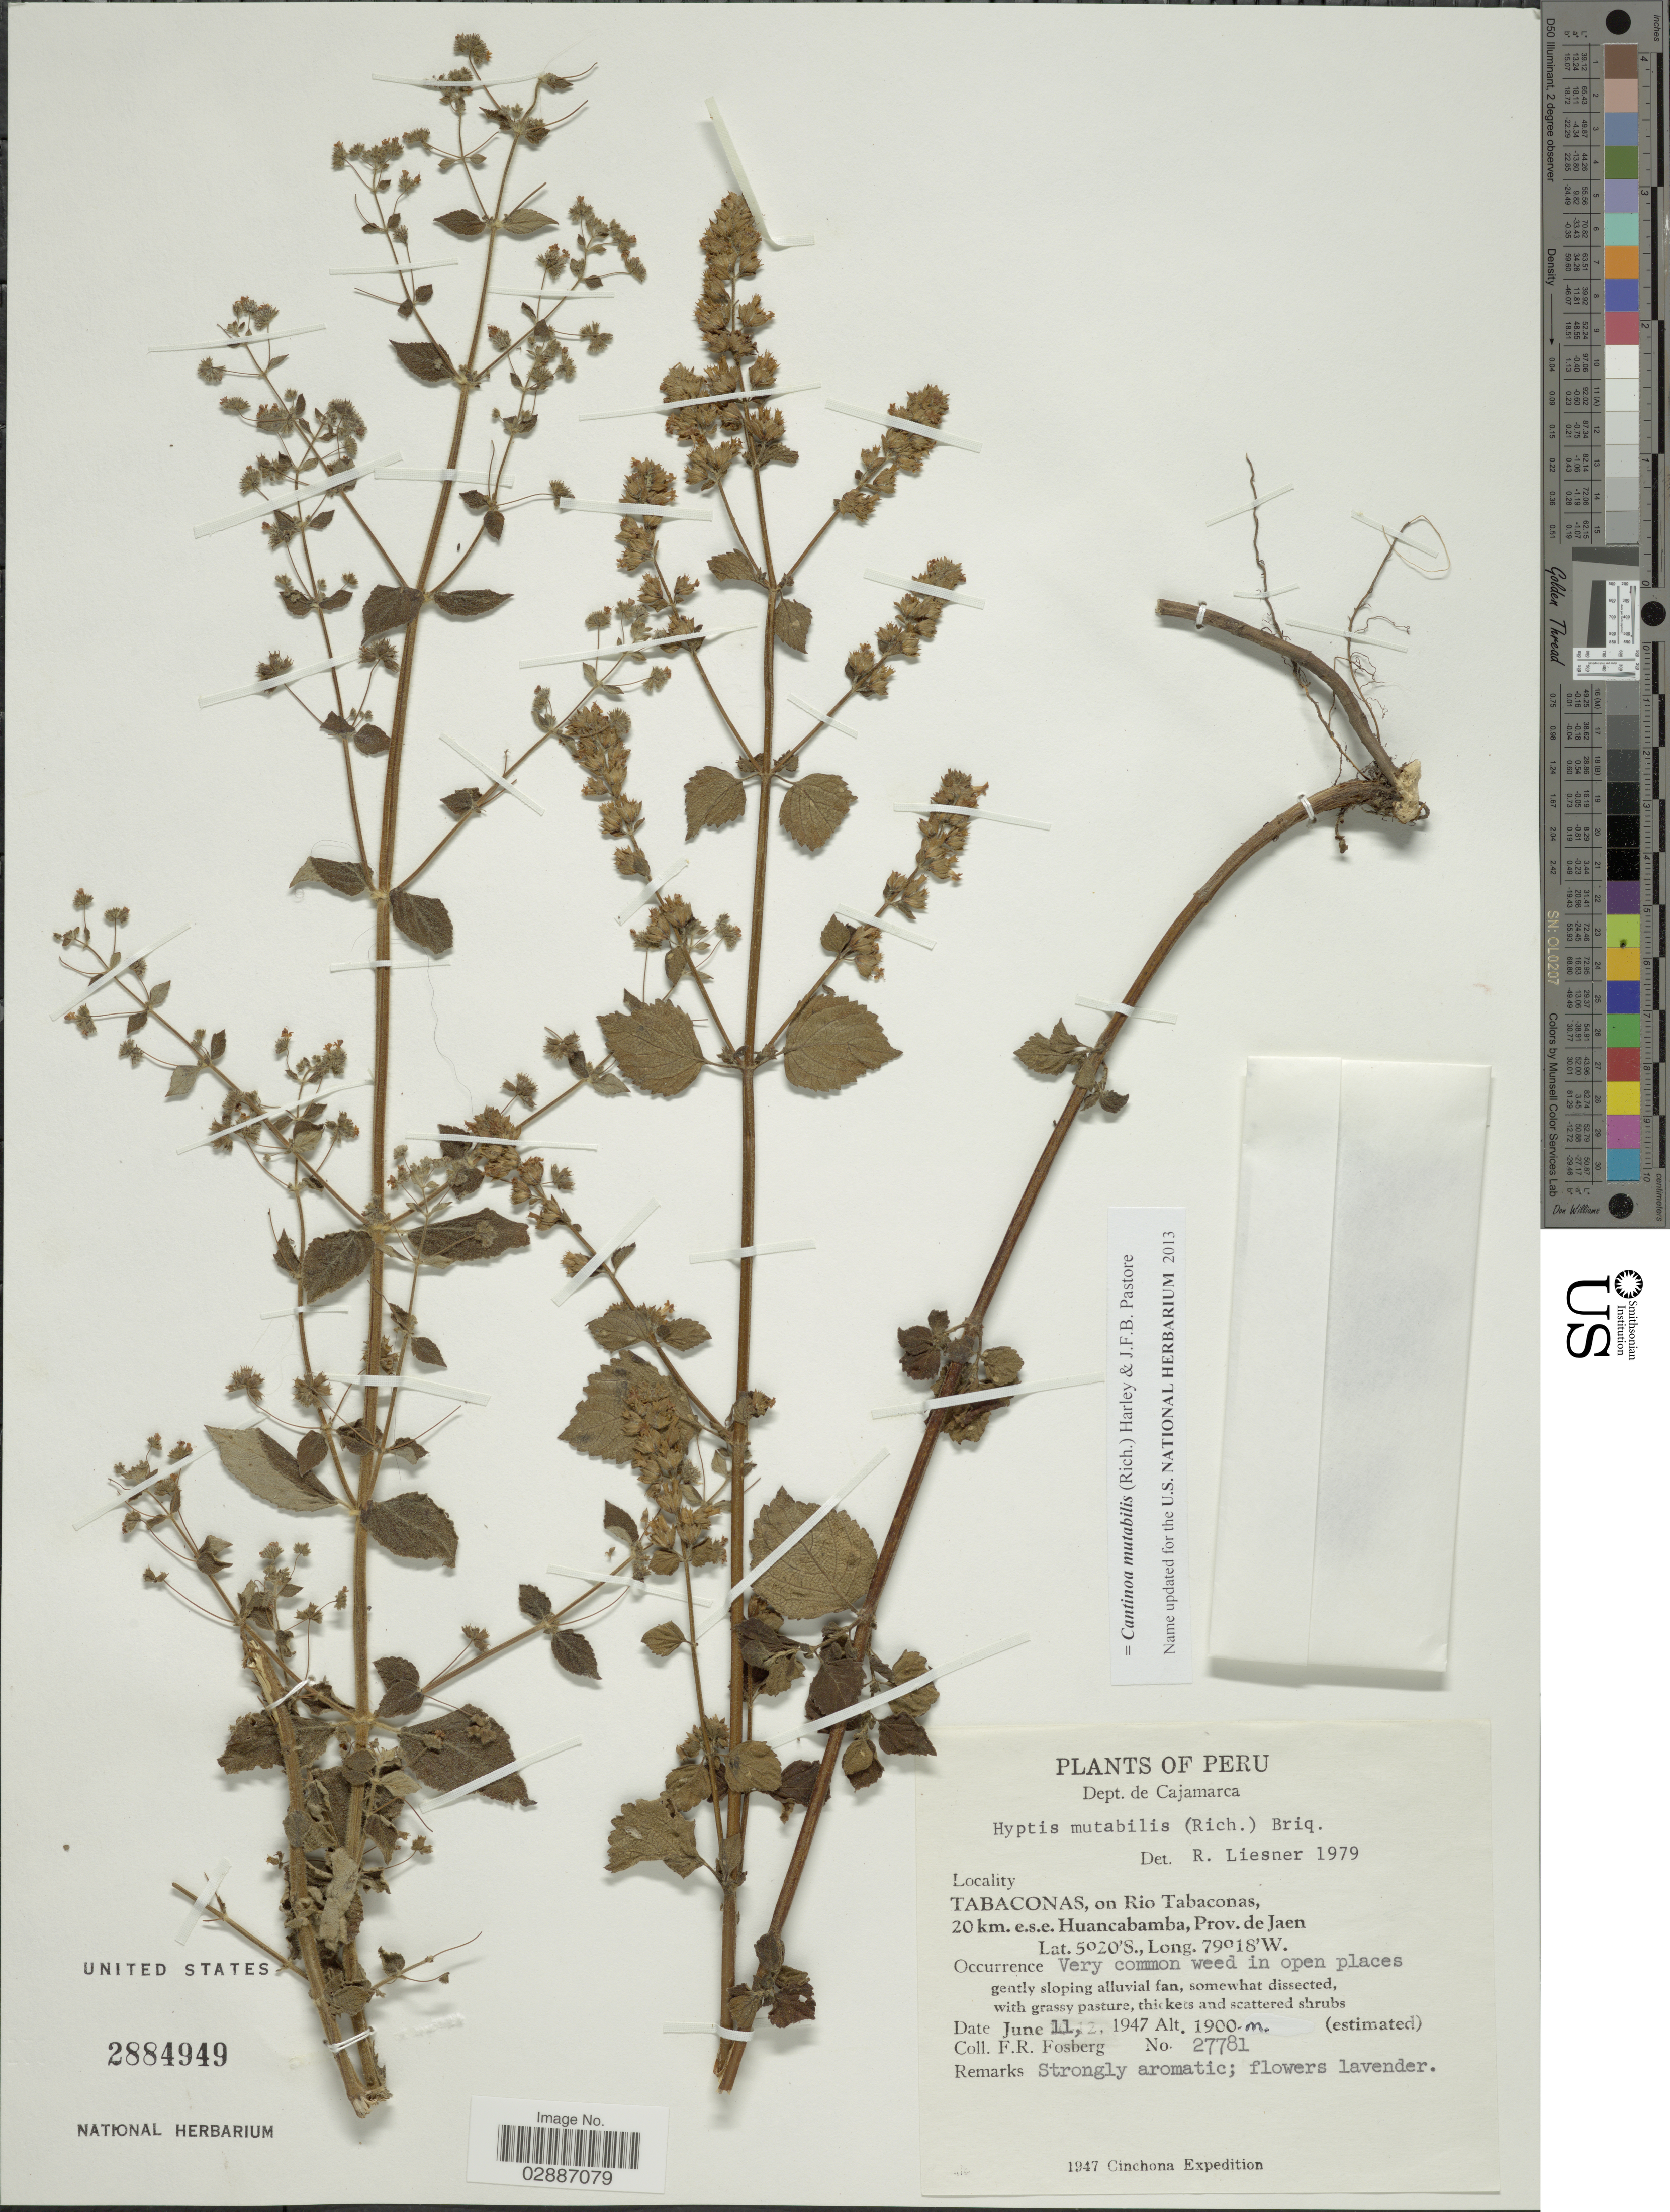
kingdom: Plantae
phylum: Tracheophyta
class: Magnoliopsida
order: Lamiales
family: Lamiaceae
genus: Cantinoa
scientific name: Cantinoa mutabilis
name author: (Epling) Harley & J.F.B. Pastore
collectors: F. R. Fosberg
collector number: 27781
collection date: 1947-06-11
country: Peru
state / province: Cajamarca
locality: Tabaconas, on Rio Tabaconas, 20 km. e.s.e. Huancabamba, Prov. de Jaen.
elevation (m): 1900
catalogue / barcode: US 2884949